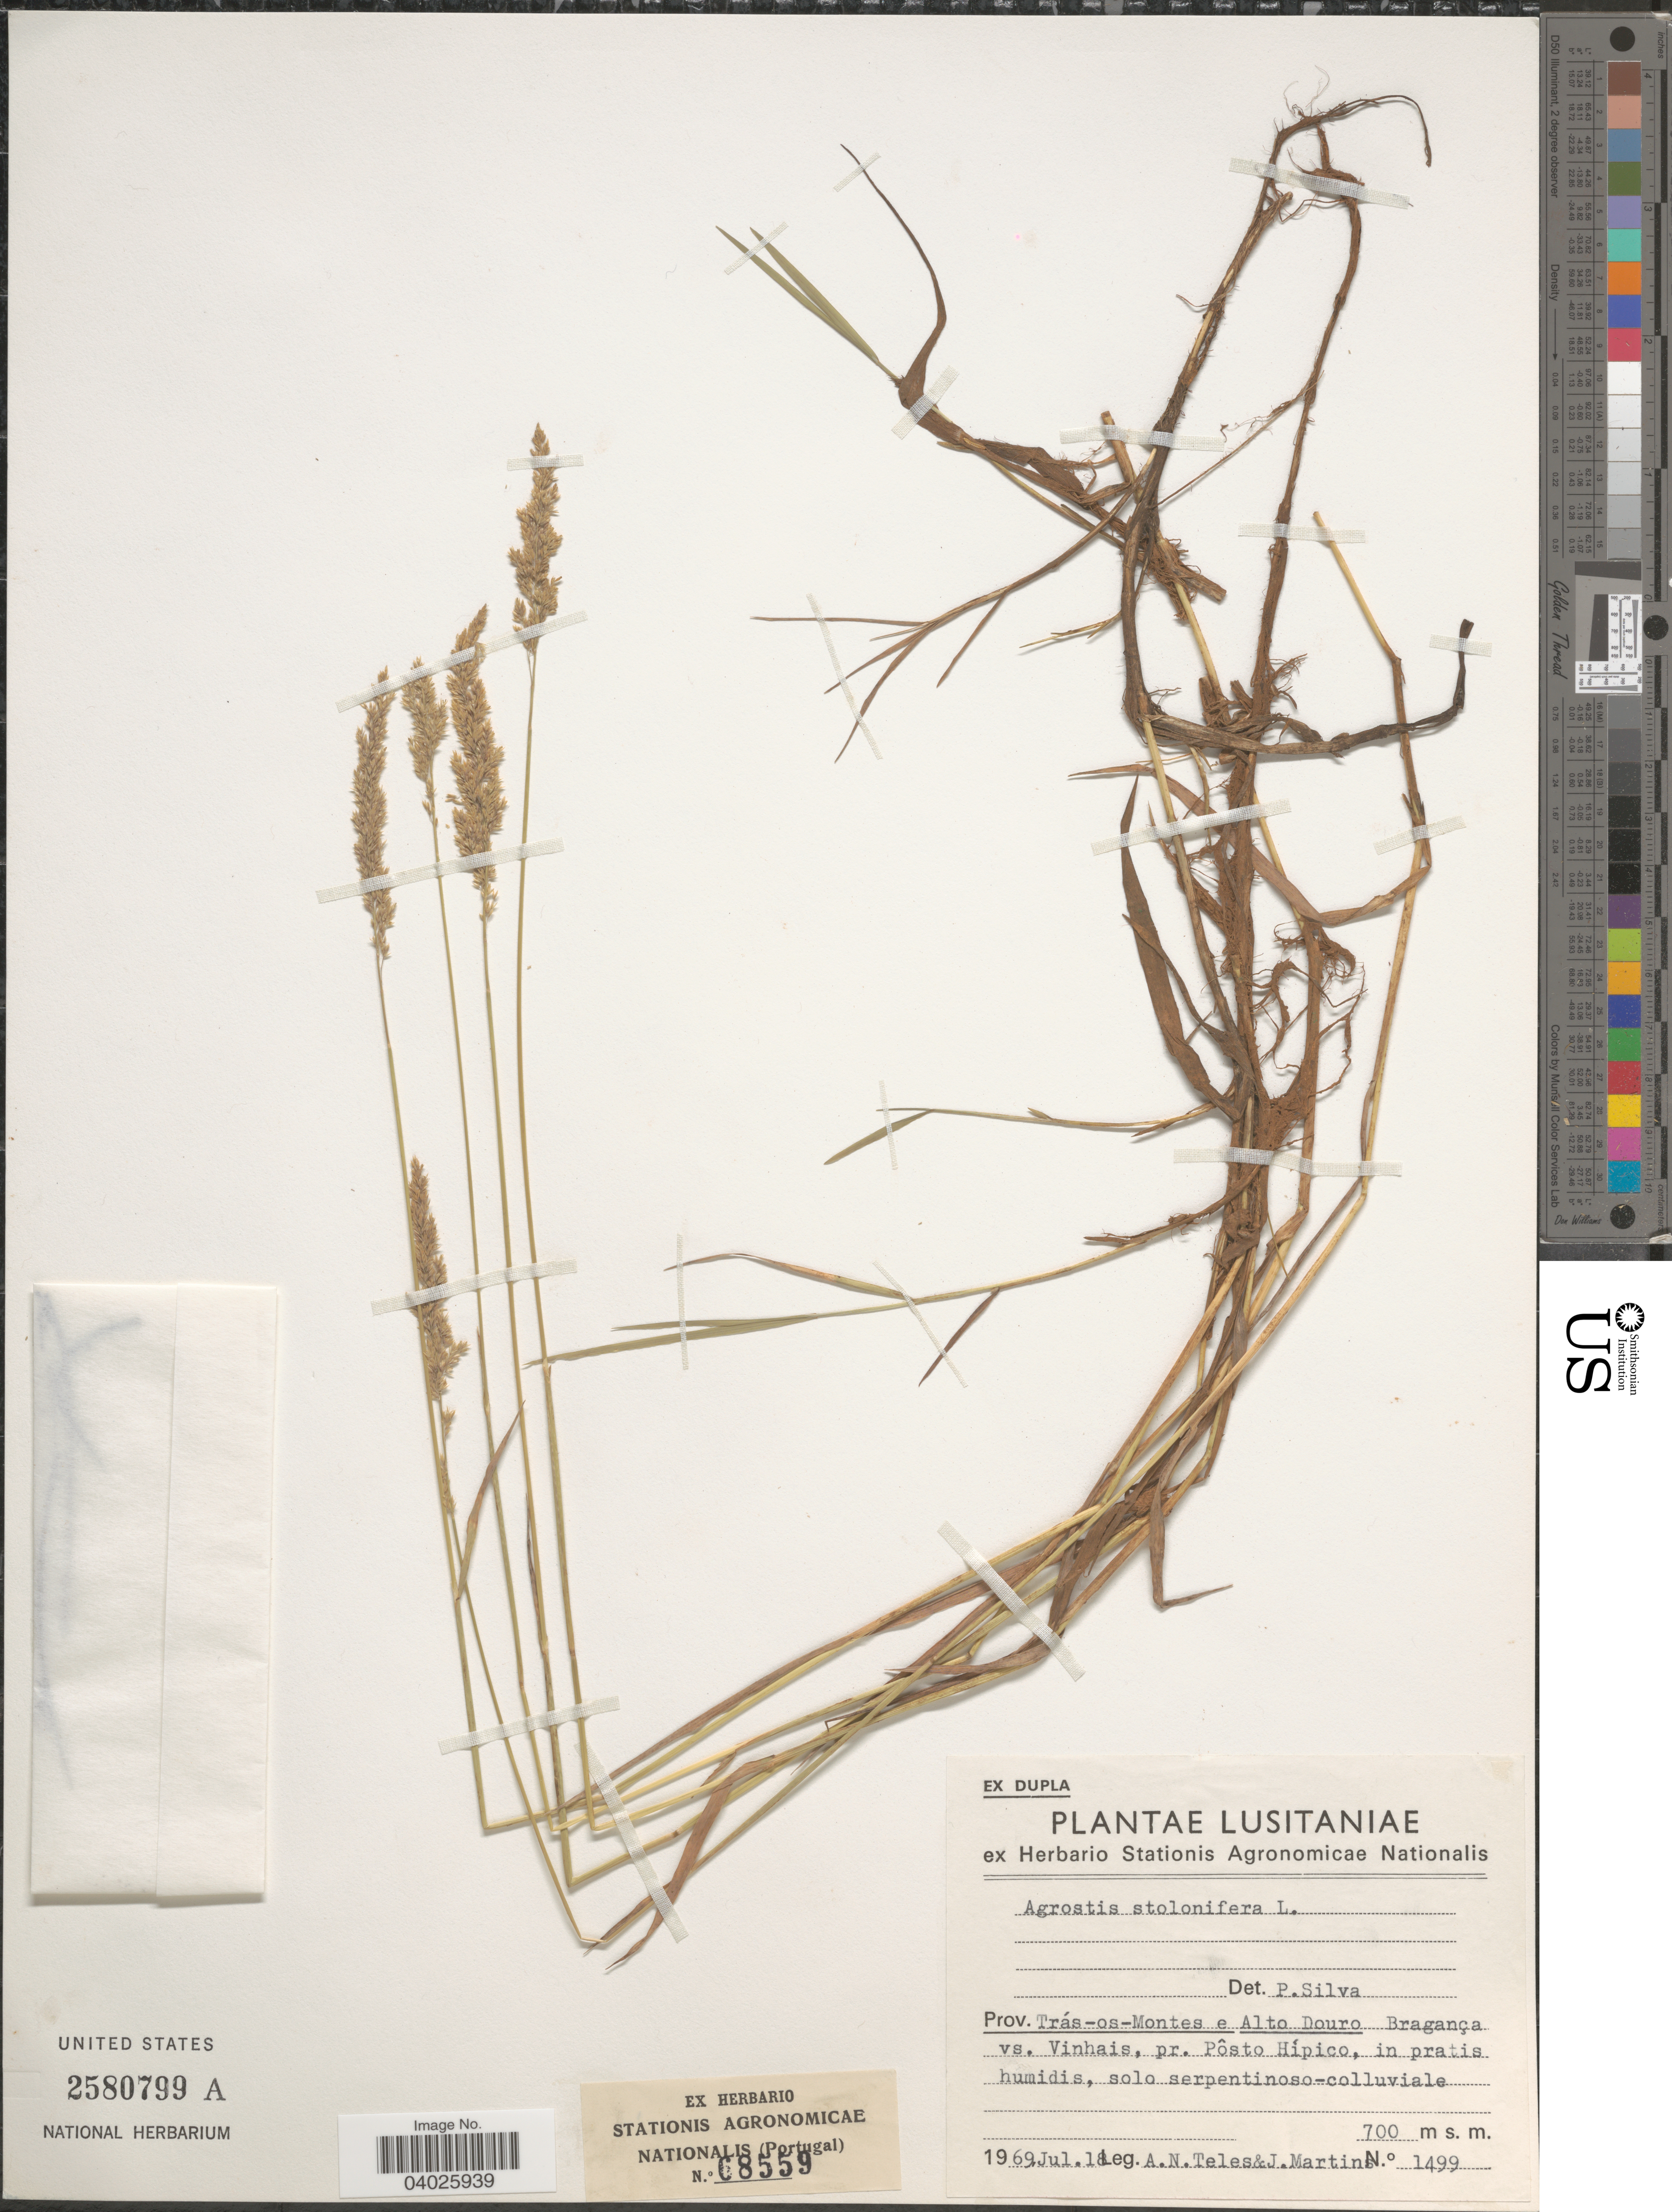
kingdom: Plantae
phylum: Tracheophyta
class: Liliopsida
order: Poales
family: Poaceae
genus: Agrostis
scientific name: Agrostis stolonifera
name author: L.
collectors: A. Teles & J. Martin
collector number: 1499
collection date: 1969-07-18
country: Portugal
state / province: Braganca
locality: Lusitaniae. Prov. Trás-os-Montes e Alto Douro Bragança vs. Vinhais, pr. Pôsto Hípico, in pratis humidis, solo serpentinoso-colluviale.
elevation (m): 700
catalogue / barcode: US 2580799A